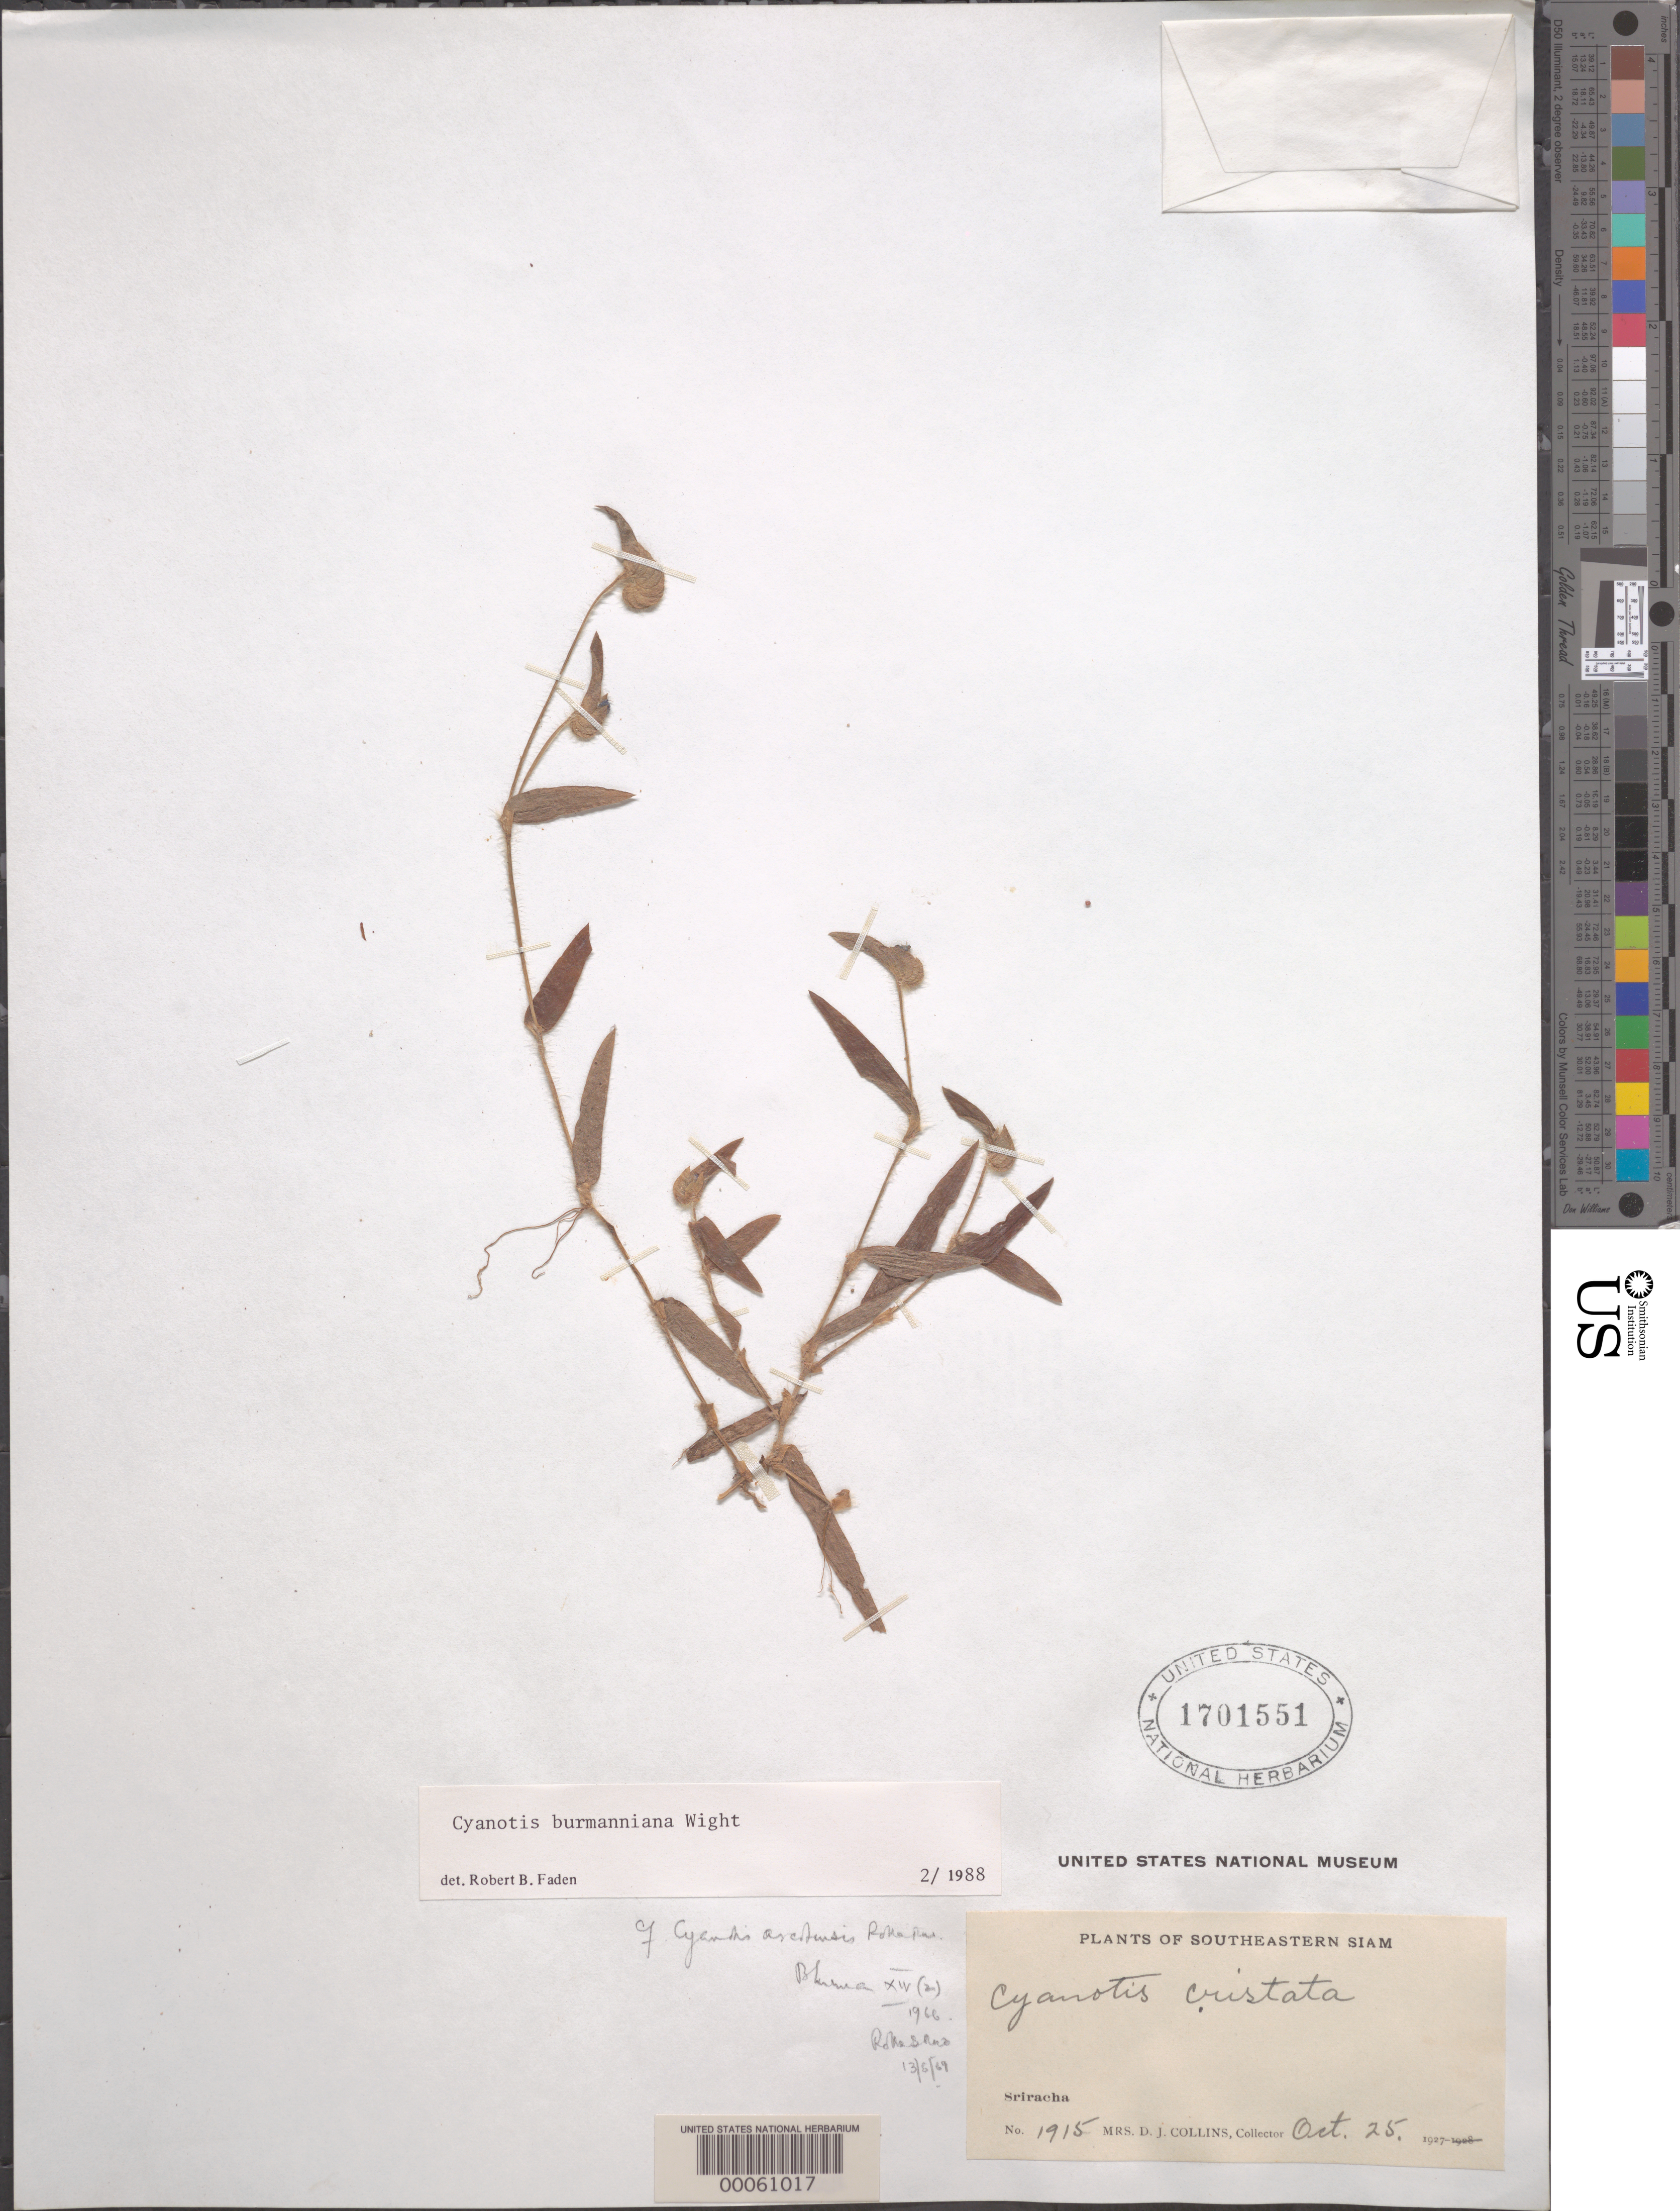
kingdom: Plantae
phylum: Tracheophyta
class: Liliopsida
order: Commelinales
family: Commelinaceae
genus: Cyanotis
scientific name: Cyanotis burmanniana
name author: Wight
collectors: Mrs. D. J. Collins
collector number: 1915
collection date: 1927-10-25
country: Thailand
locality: Southeastern Siam. Sriracha.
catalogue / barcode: US 1701551